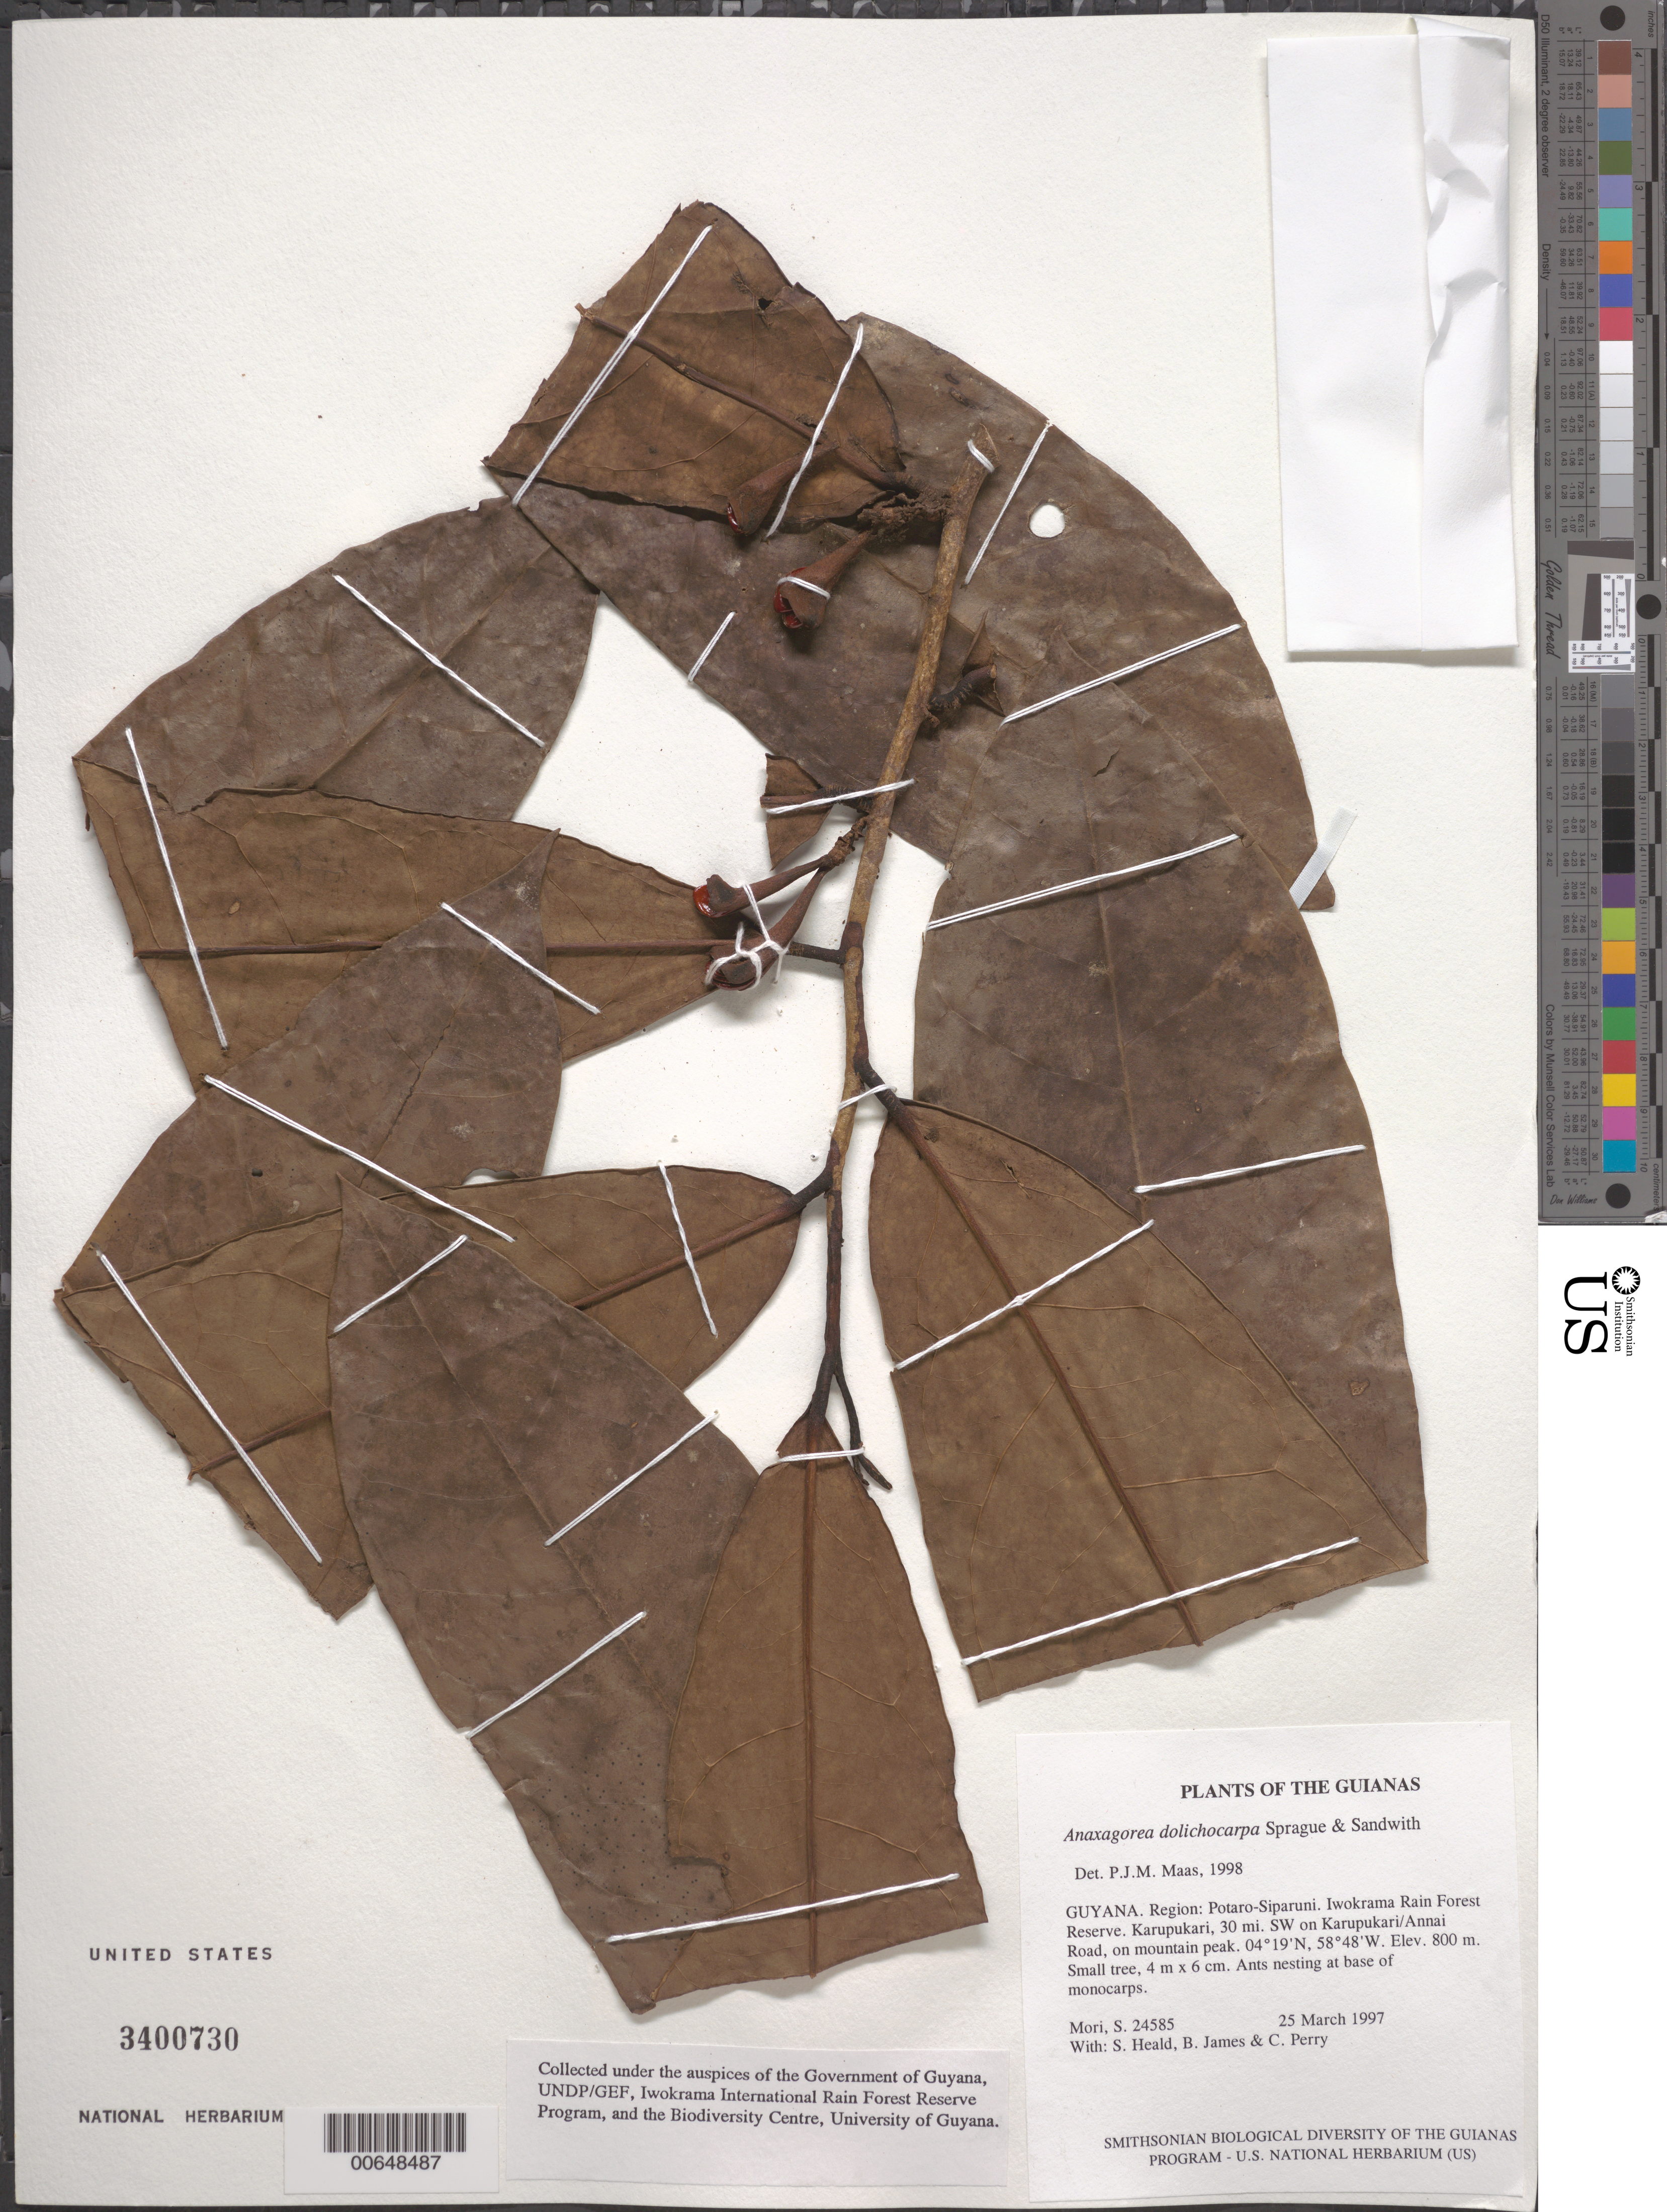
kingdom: Plantae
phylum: Tracheophyta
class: Magnoliopsida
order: Magnoliales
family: Annonaceae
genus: Anaxagorea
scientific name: Anaxagorea dolichocarpa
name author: Sprague & Sandwith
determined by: Maas, Paul J. M.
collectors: S. Mori, S. Heald, B. James & C. Perry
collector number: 24585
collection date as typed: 25 March 1997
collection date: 1997-03-25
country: Guyana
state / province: Potaro-Siparuni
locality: Iwokrama Rain Forest Reserve. Karupukari, 30 mi. SW on Karupukari/Annai Road, on mountain peak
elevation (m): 800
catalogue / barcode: US 3400730